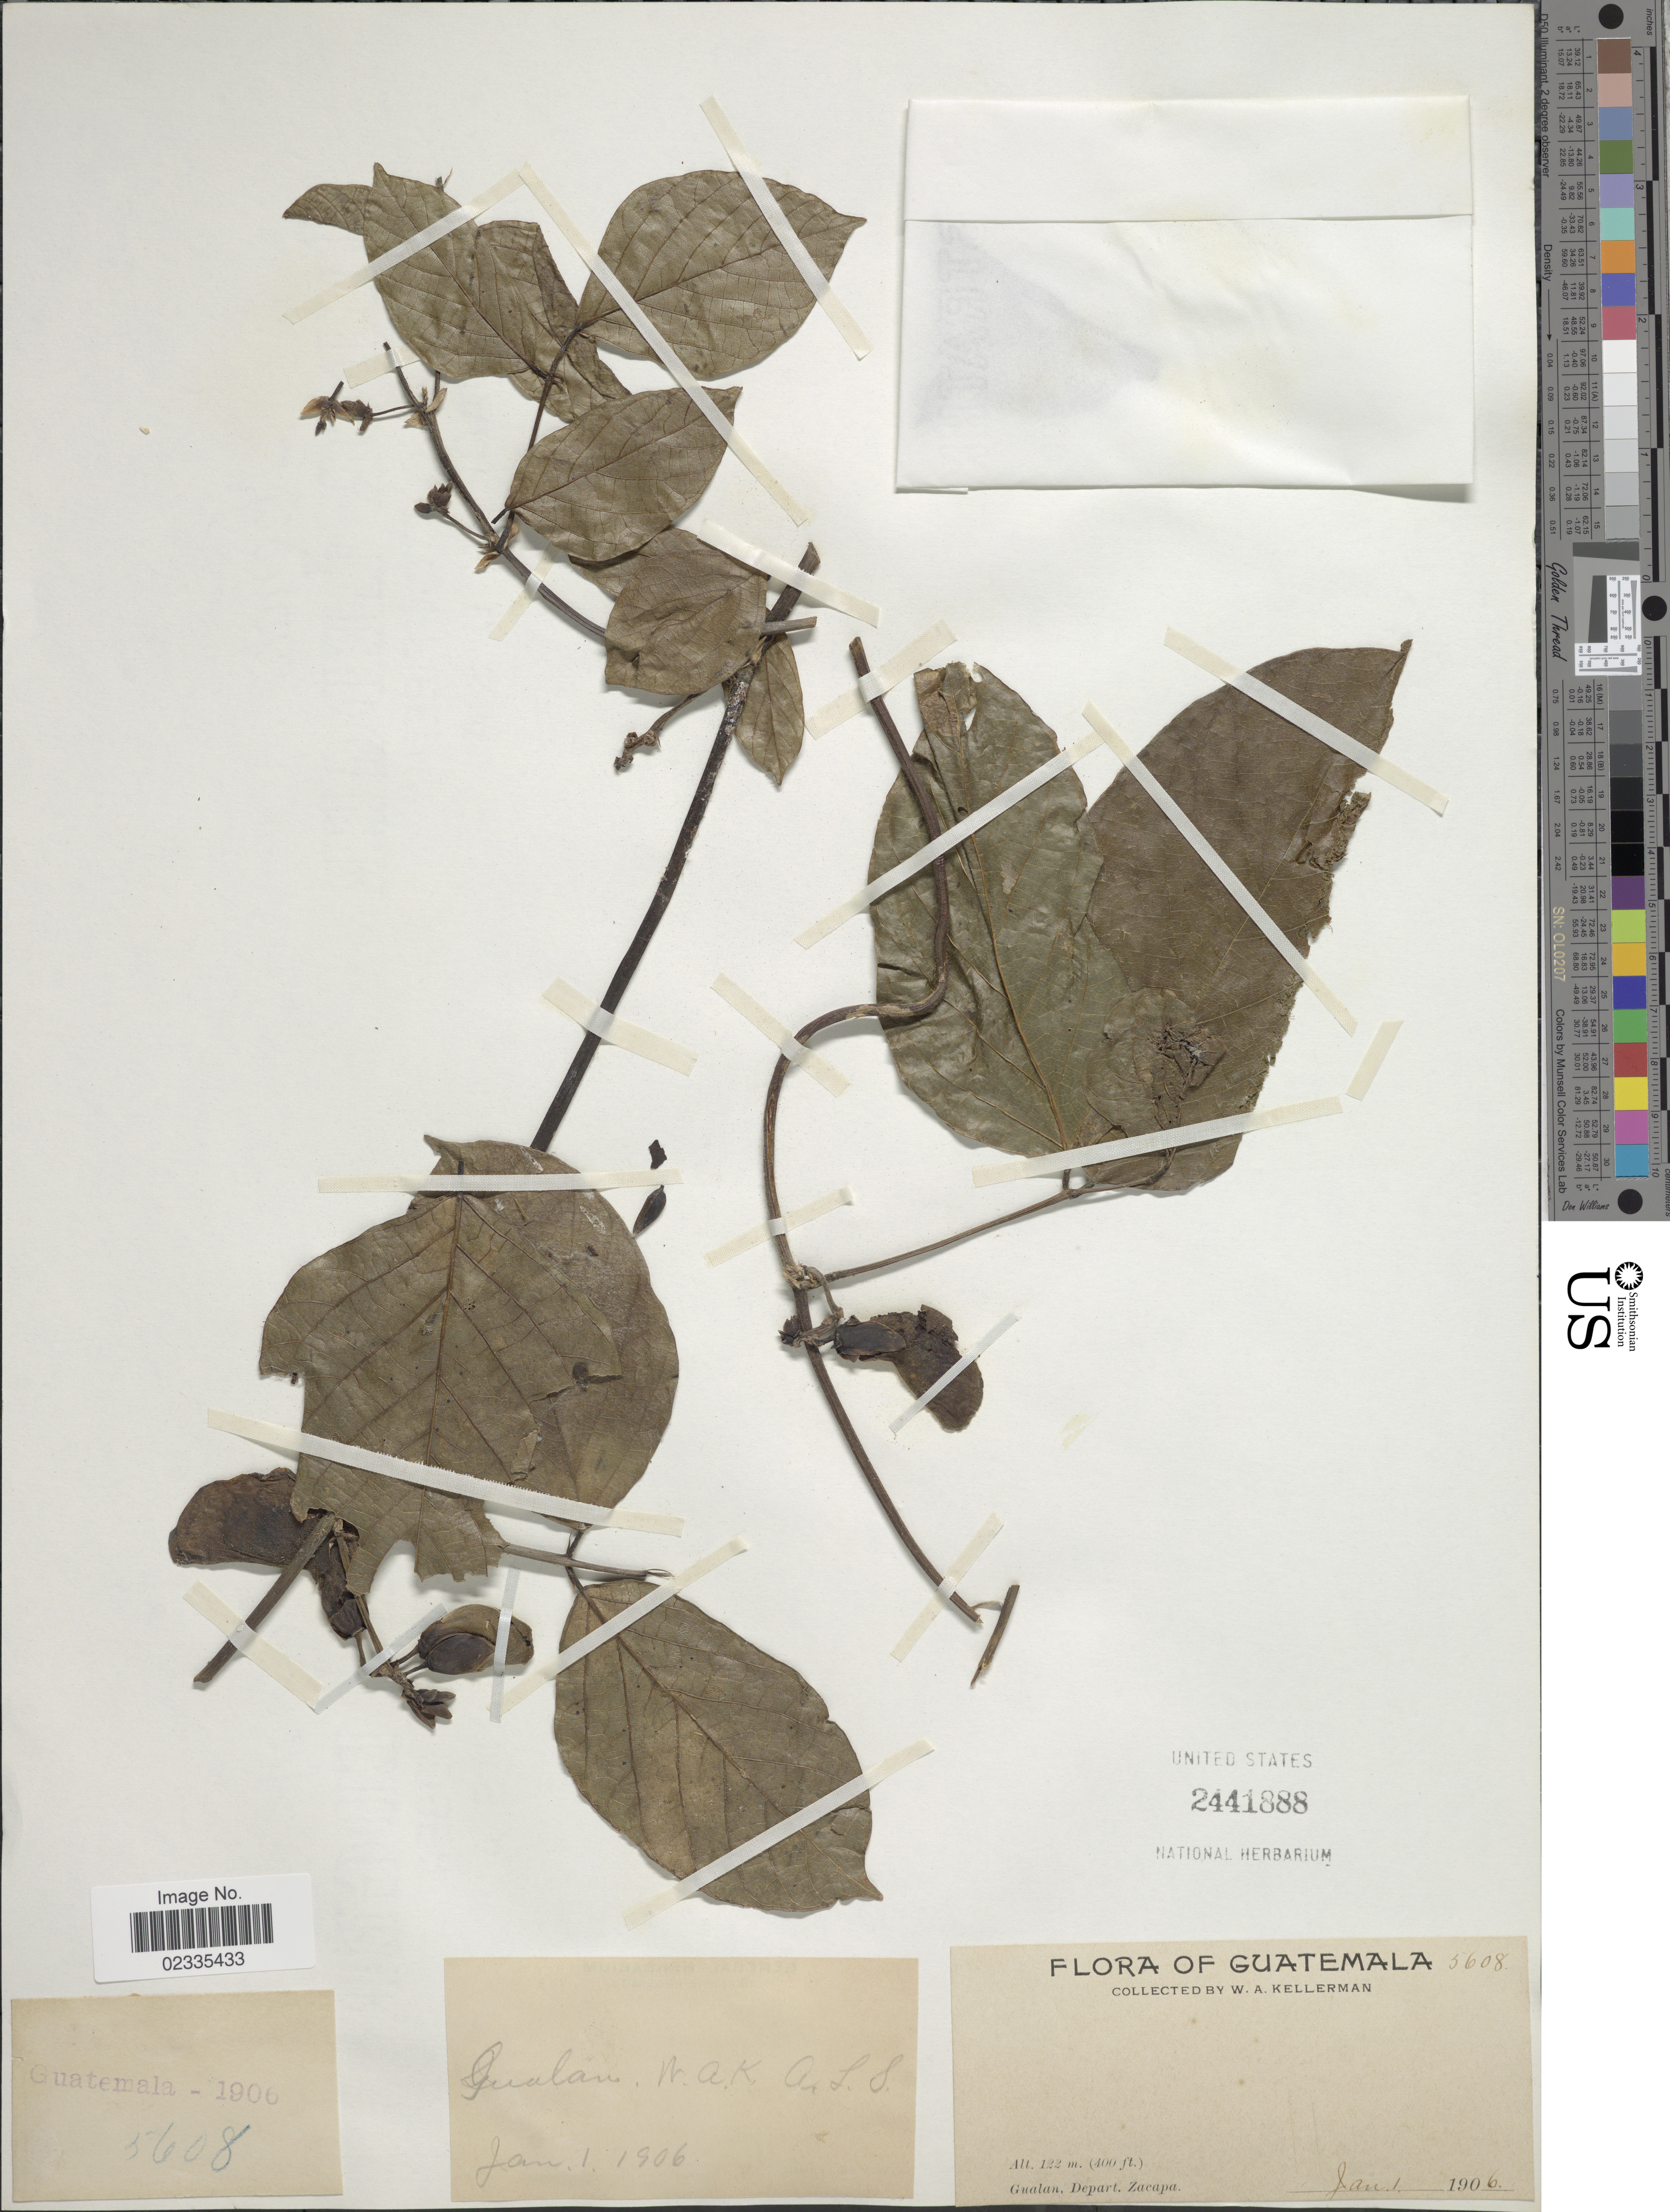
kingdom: Plantae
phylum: Tracheophyta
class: Magnoliopsida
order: Fabales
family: Fabaceae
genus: Centrosema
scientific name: Centrosema plumieri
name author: (Turpin ex Pers.) Benth.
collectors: W. Kellerman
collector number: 5608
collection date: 1906-01-01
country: Guatemala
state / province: Zacapa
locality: Gualan, Depart. Zacapa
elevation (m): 122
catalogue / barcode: US 2441888